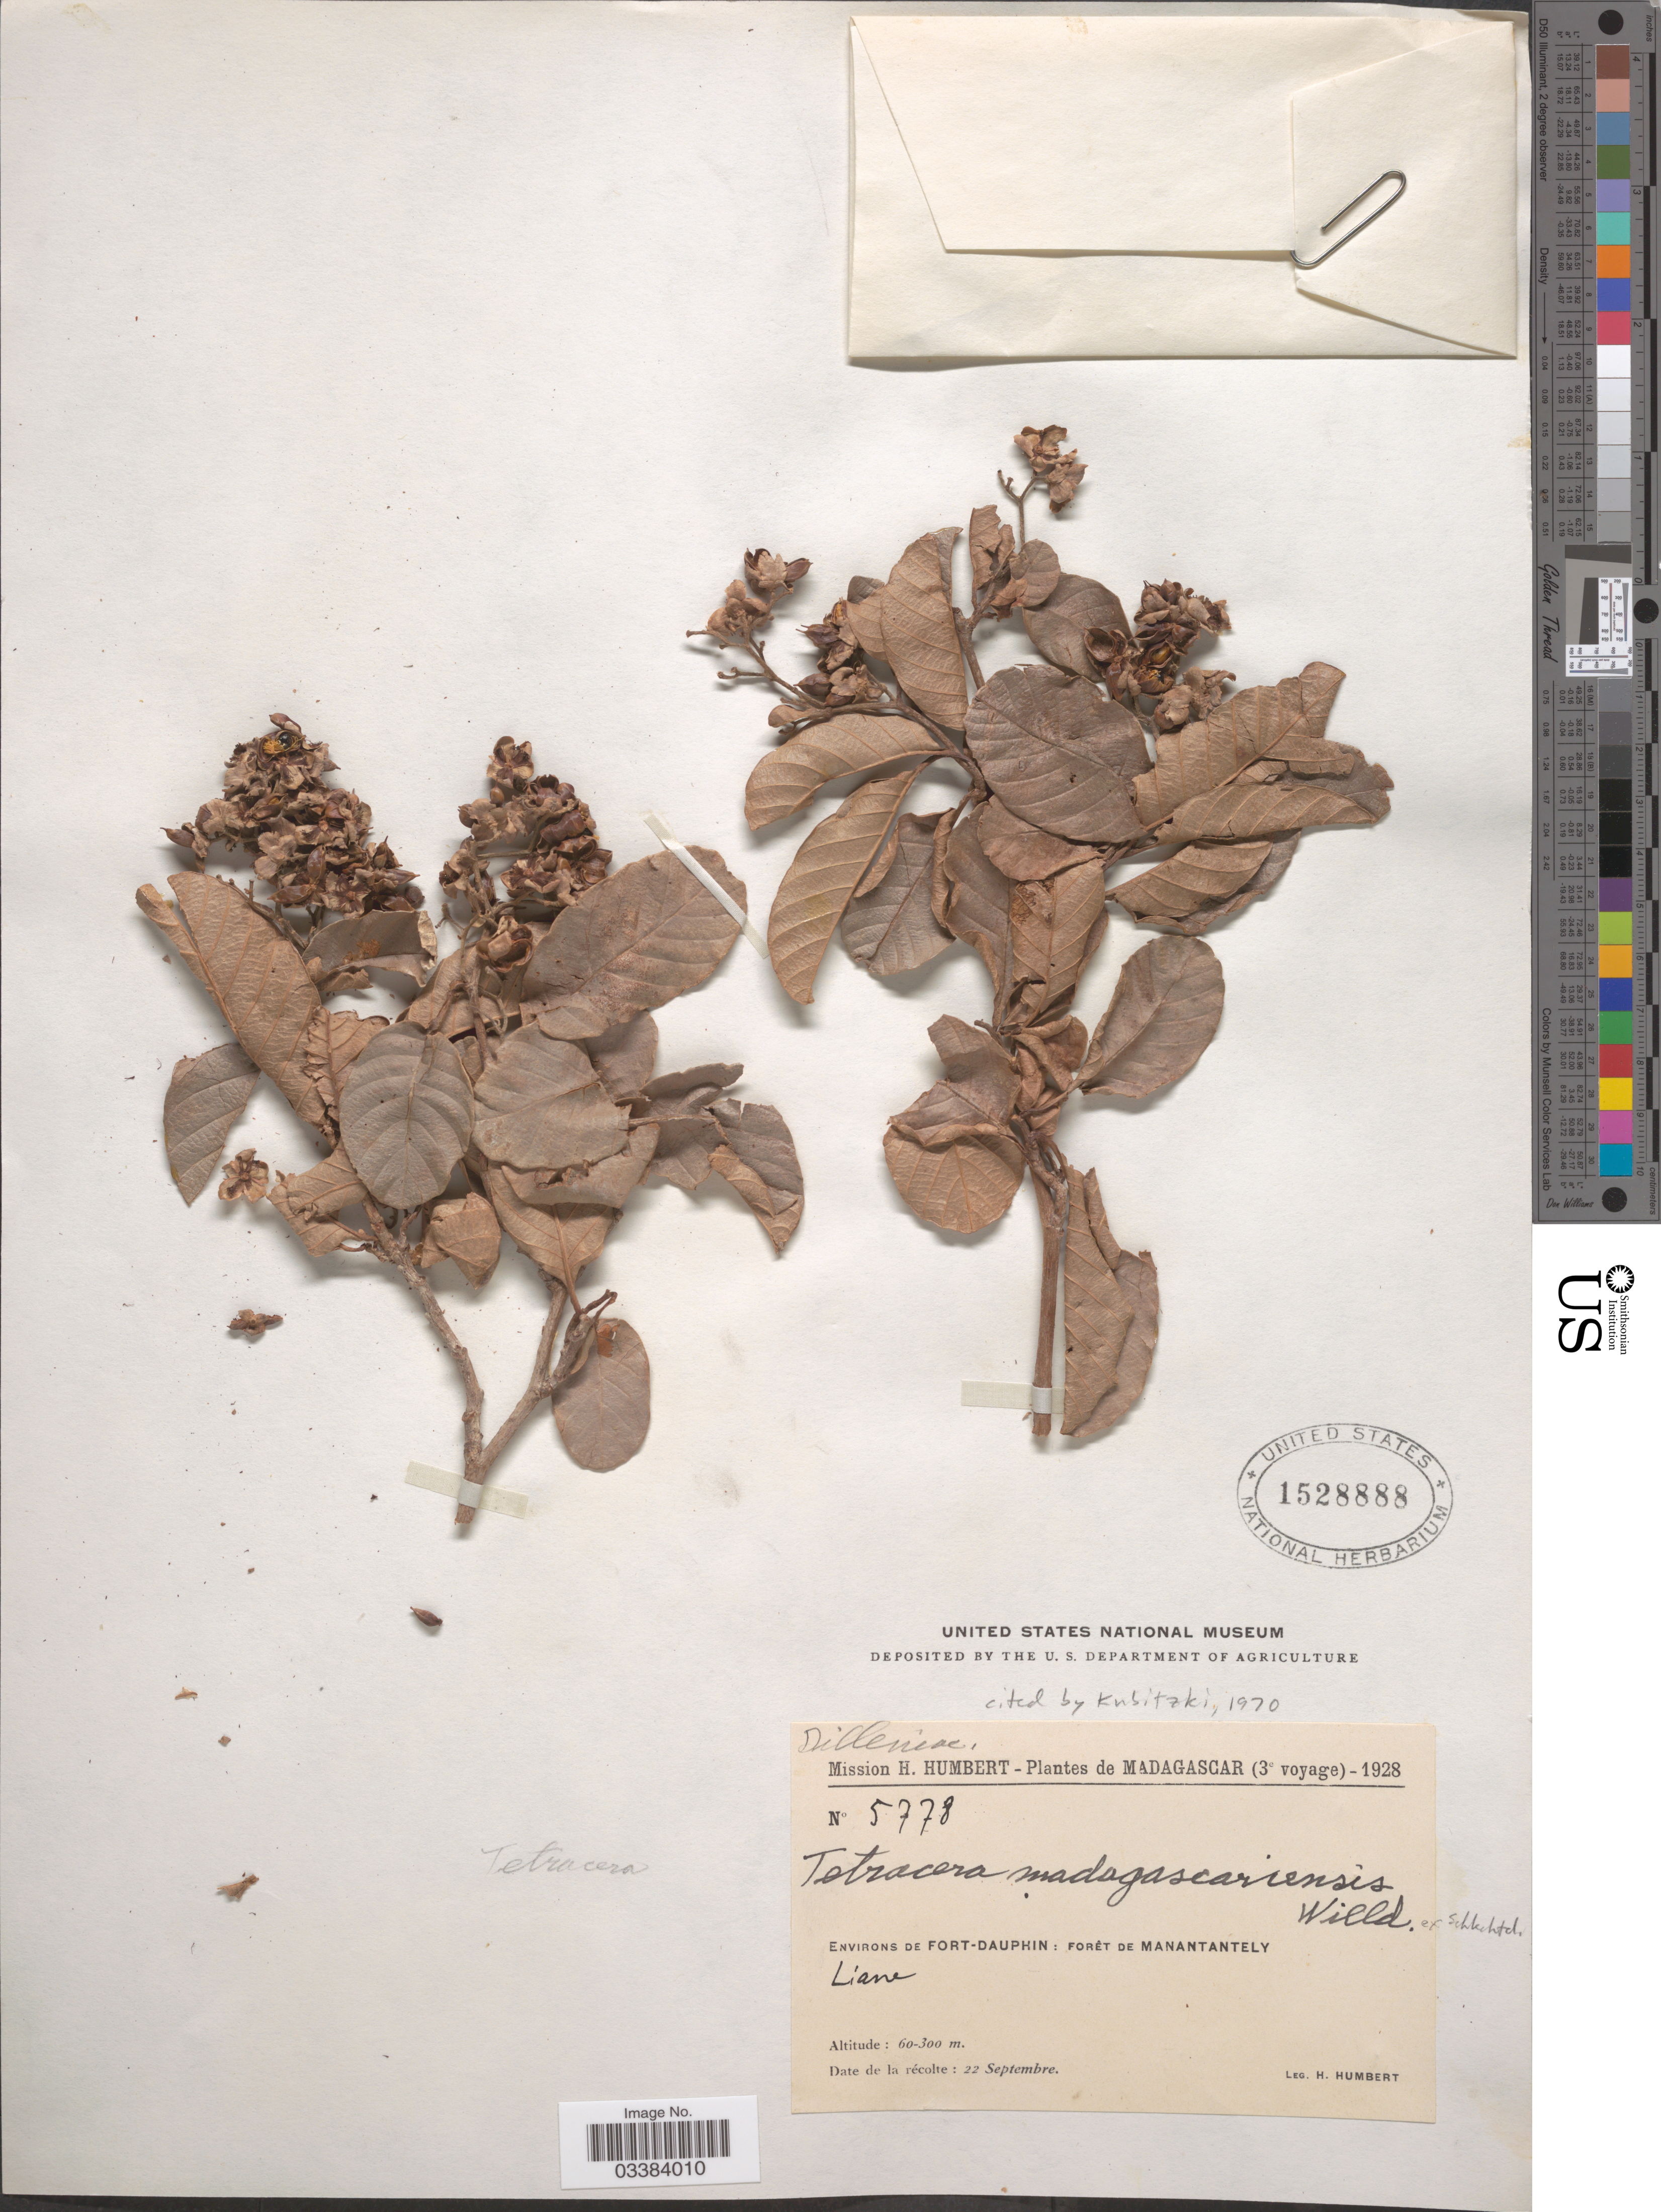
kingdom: Plantae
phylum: Tracheophyta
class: Magnoliopsida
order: Dilleniales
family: Dilleniaceae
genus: Tetracera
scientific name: Tetracera madagascariensis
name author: Willd. ex Schltdl.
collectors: H. Humbert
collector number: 5778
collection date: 1928-09-22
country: Madagascar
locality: Environs de Fort-Dauphin: Forêt de Manantantely.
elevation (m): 60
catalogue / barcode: US 1528888